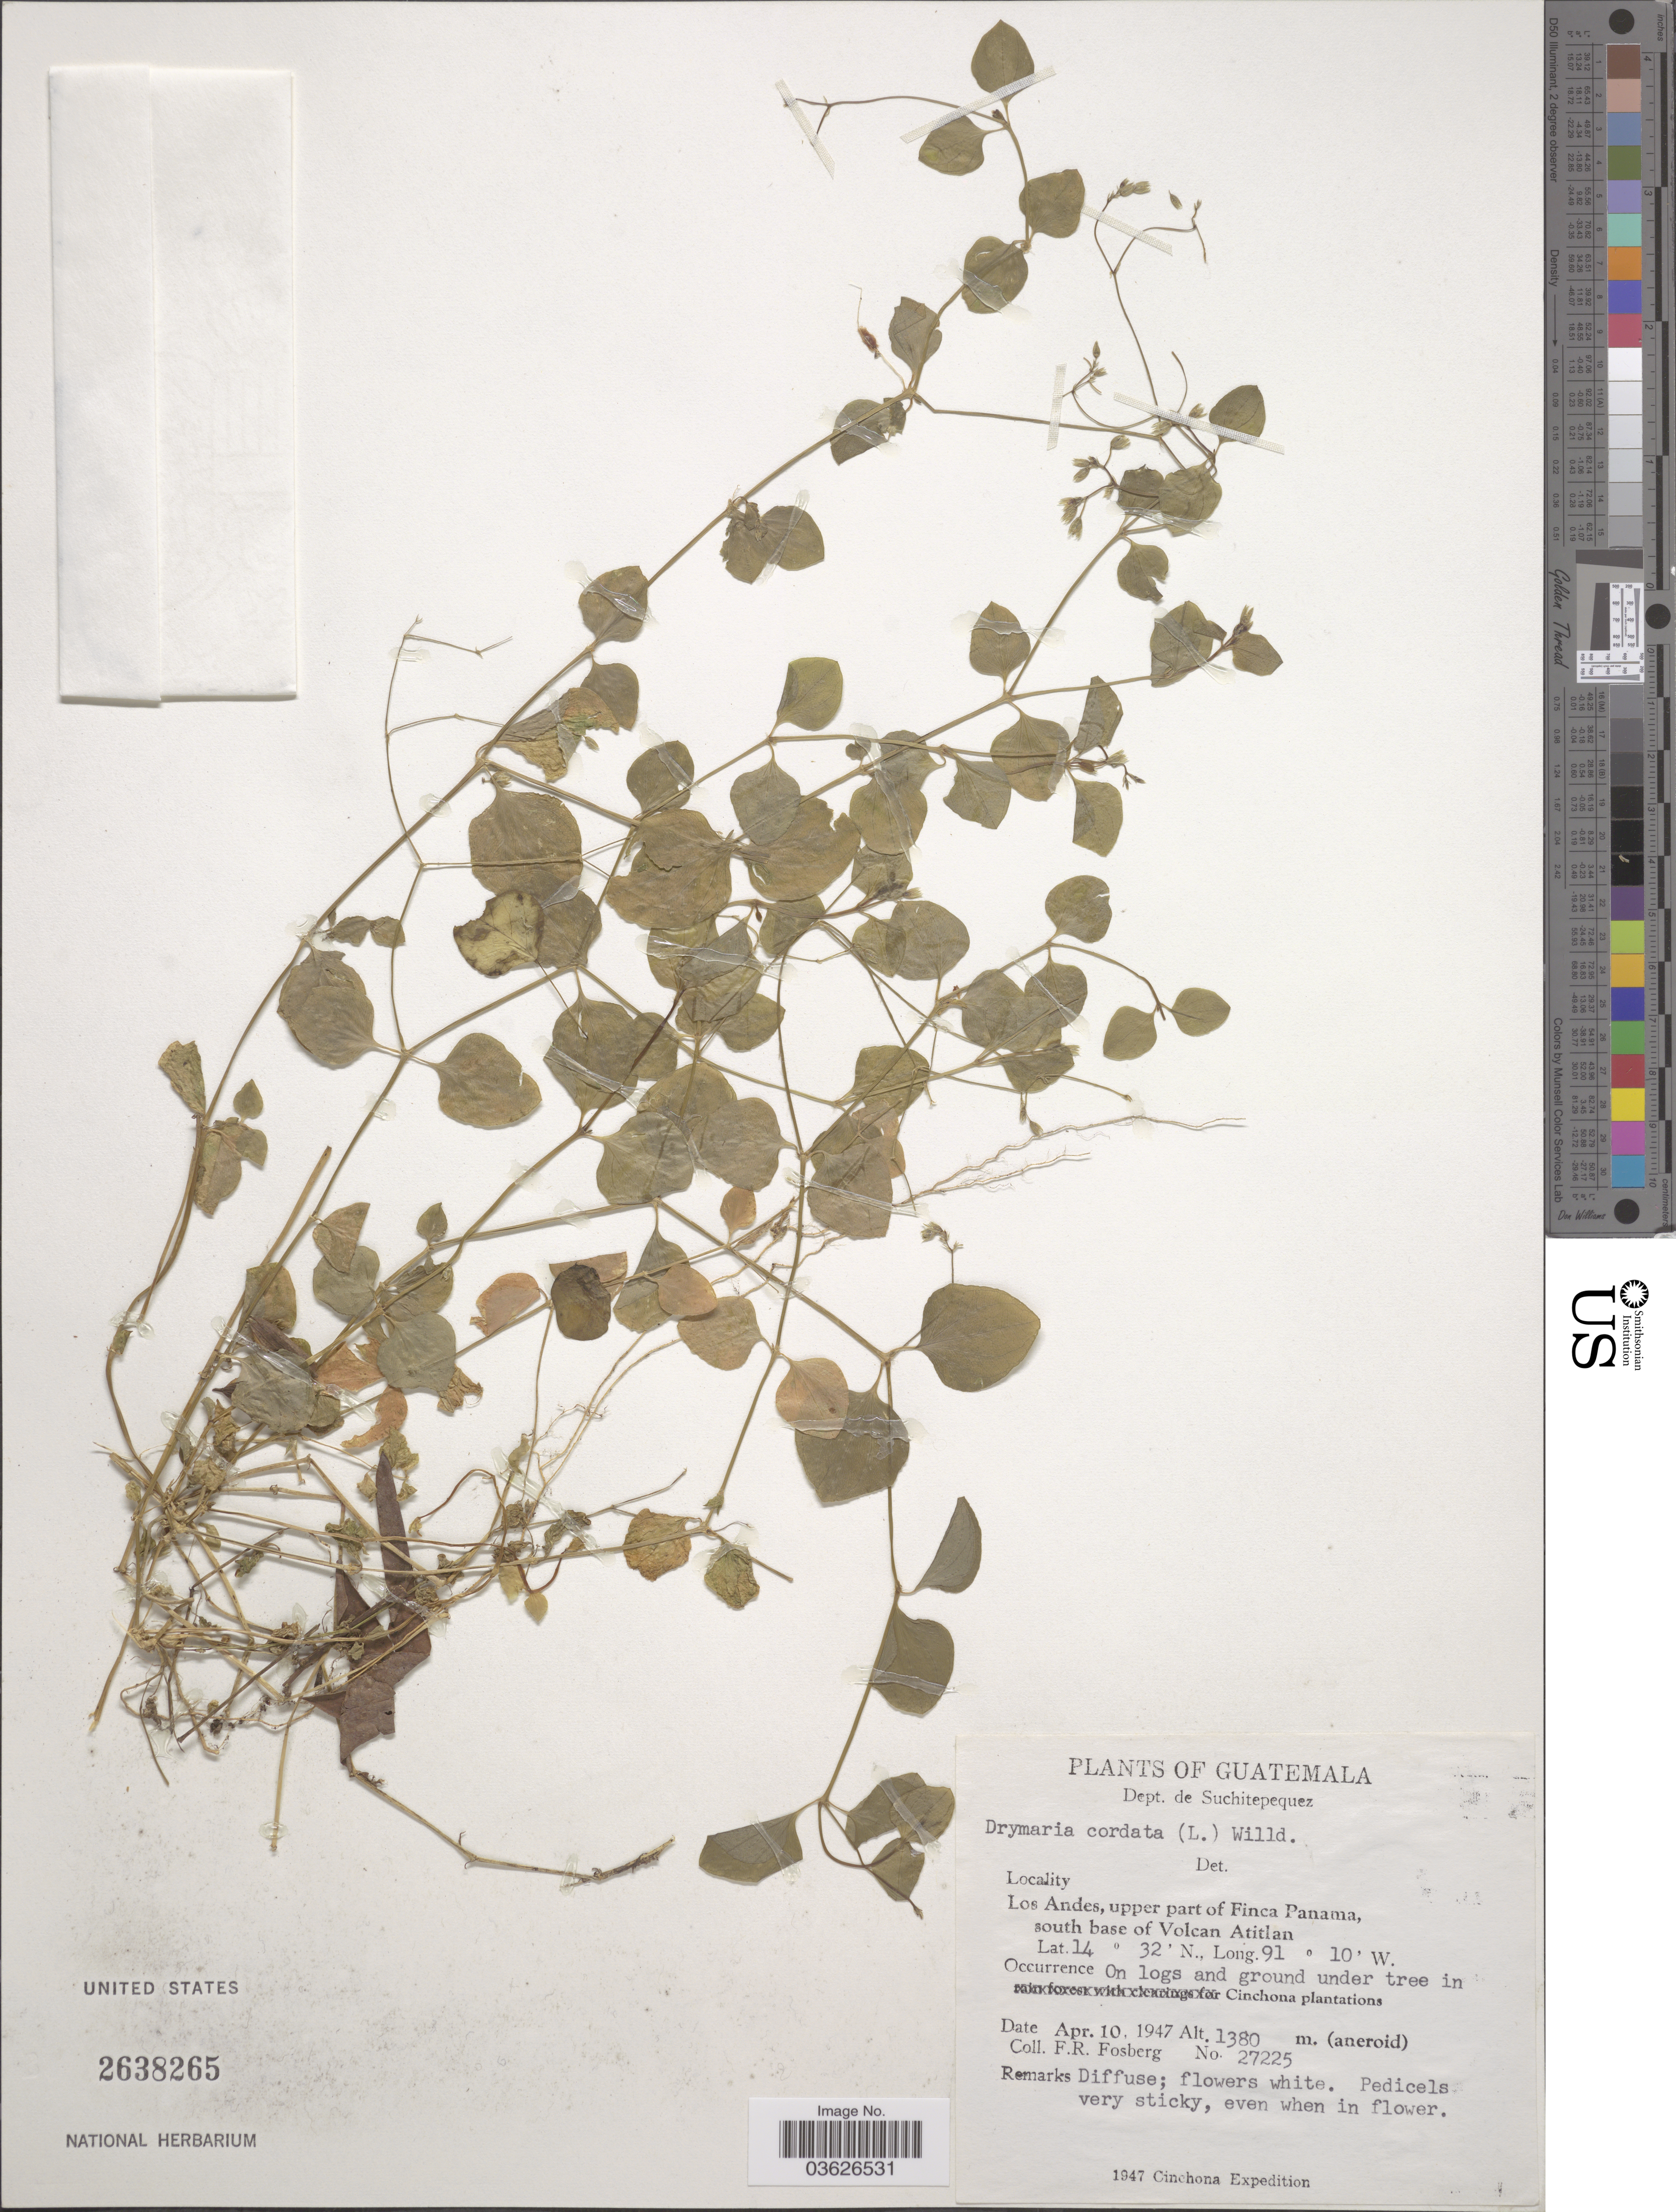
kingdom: Plantae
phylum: Tracheophyta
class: Magnoliopsida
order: Caryophyllales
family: Caryophyllaceae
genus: Drymaria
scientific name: Drymaria cordata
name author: (L.) Willd. ex Schult.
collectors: F. R. Fosberg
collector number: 27225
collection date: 1947-04-10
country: Guatemala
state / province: Suchitepequez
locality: Dept. de Suchitepequez. Andes, upper part of Finca Panama, south base of Volcan Atitlan.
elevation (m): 1380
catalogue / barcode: US 2638265